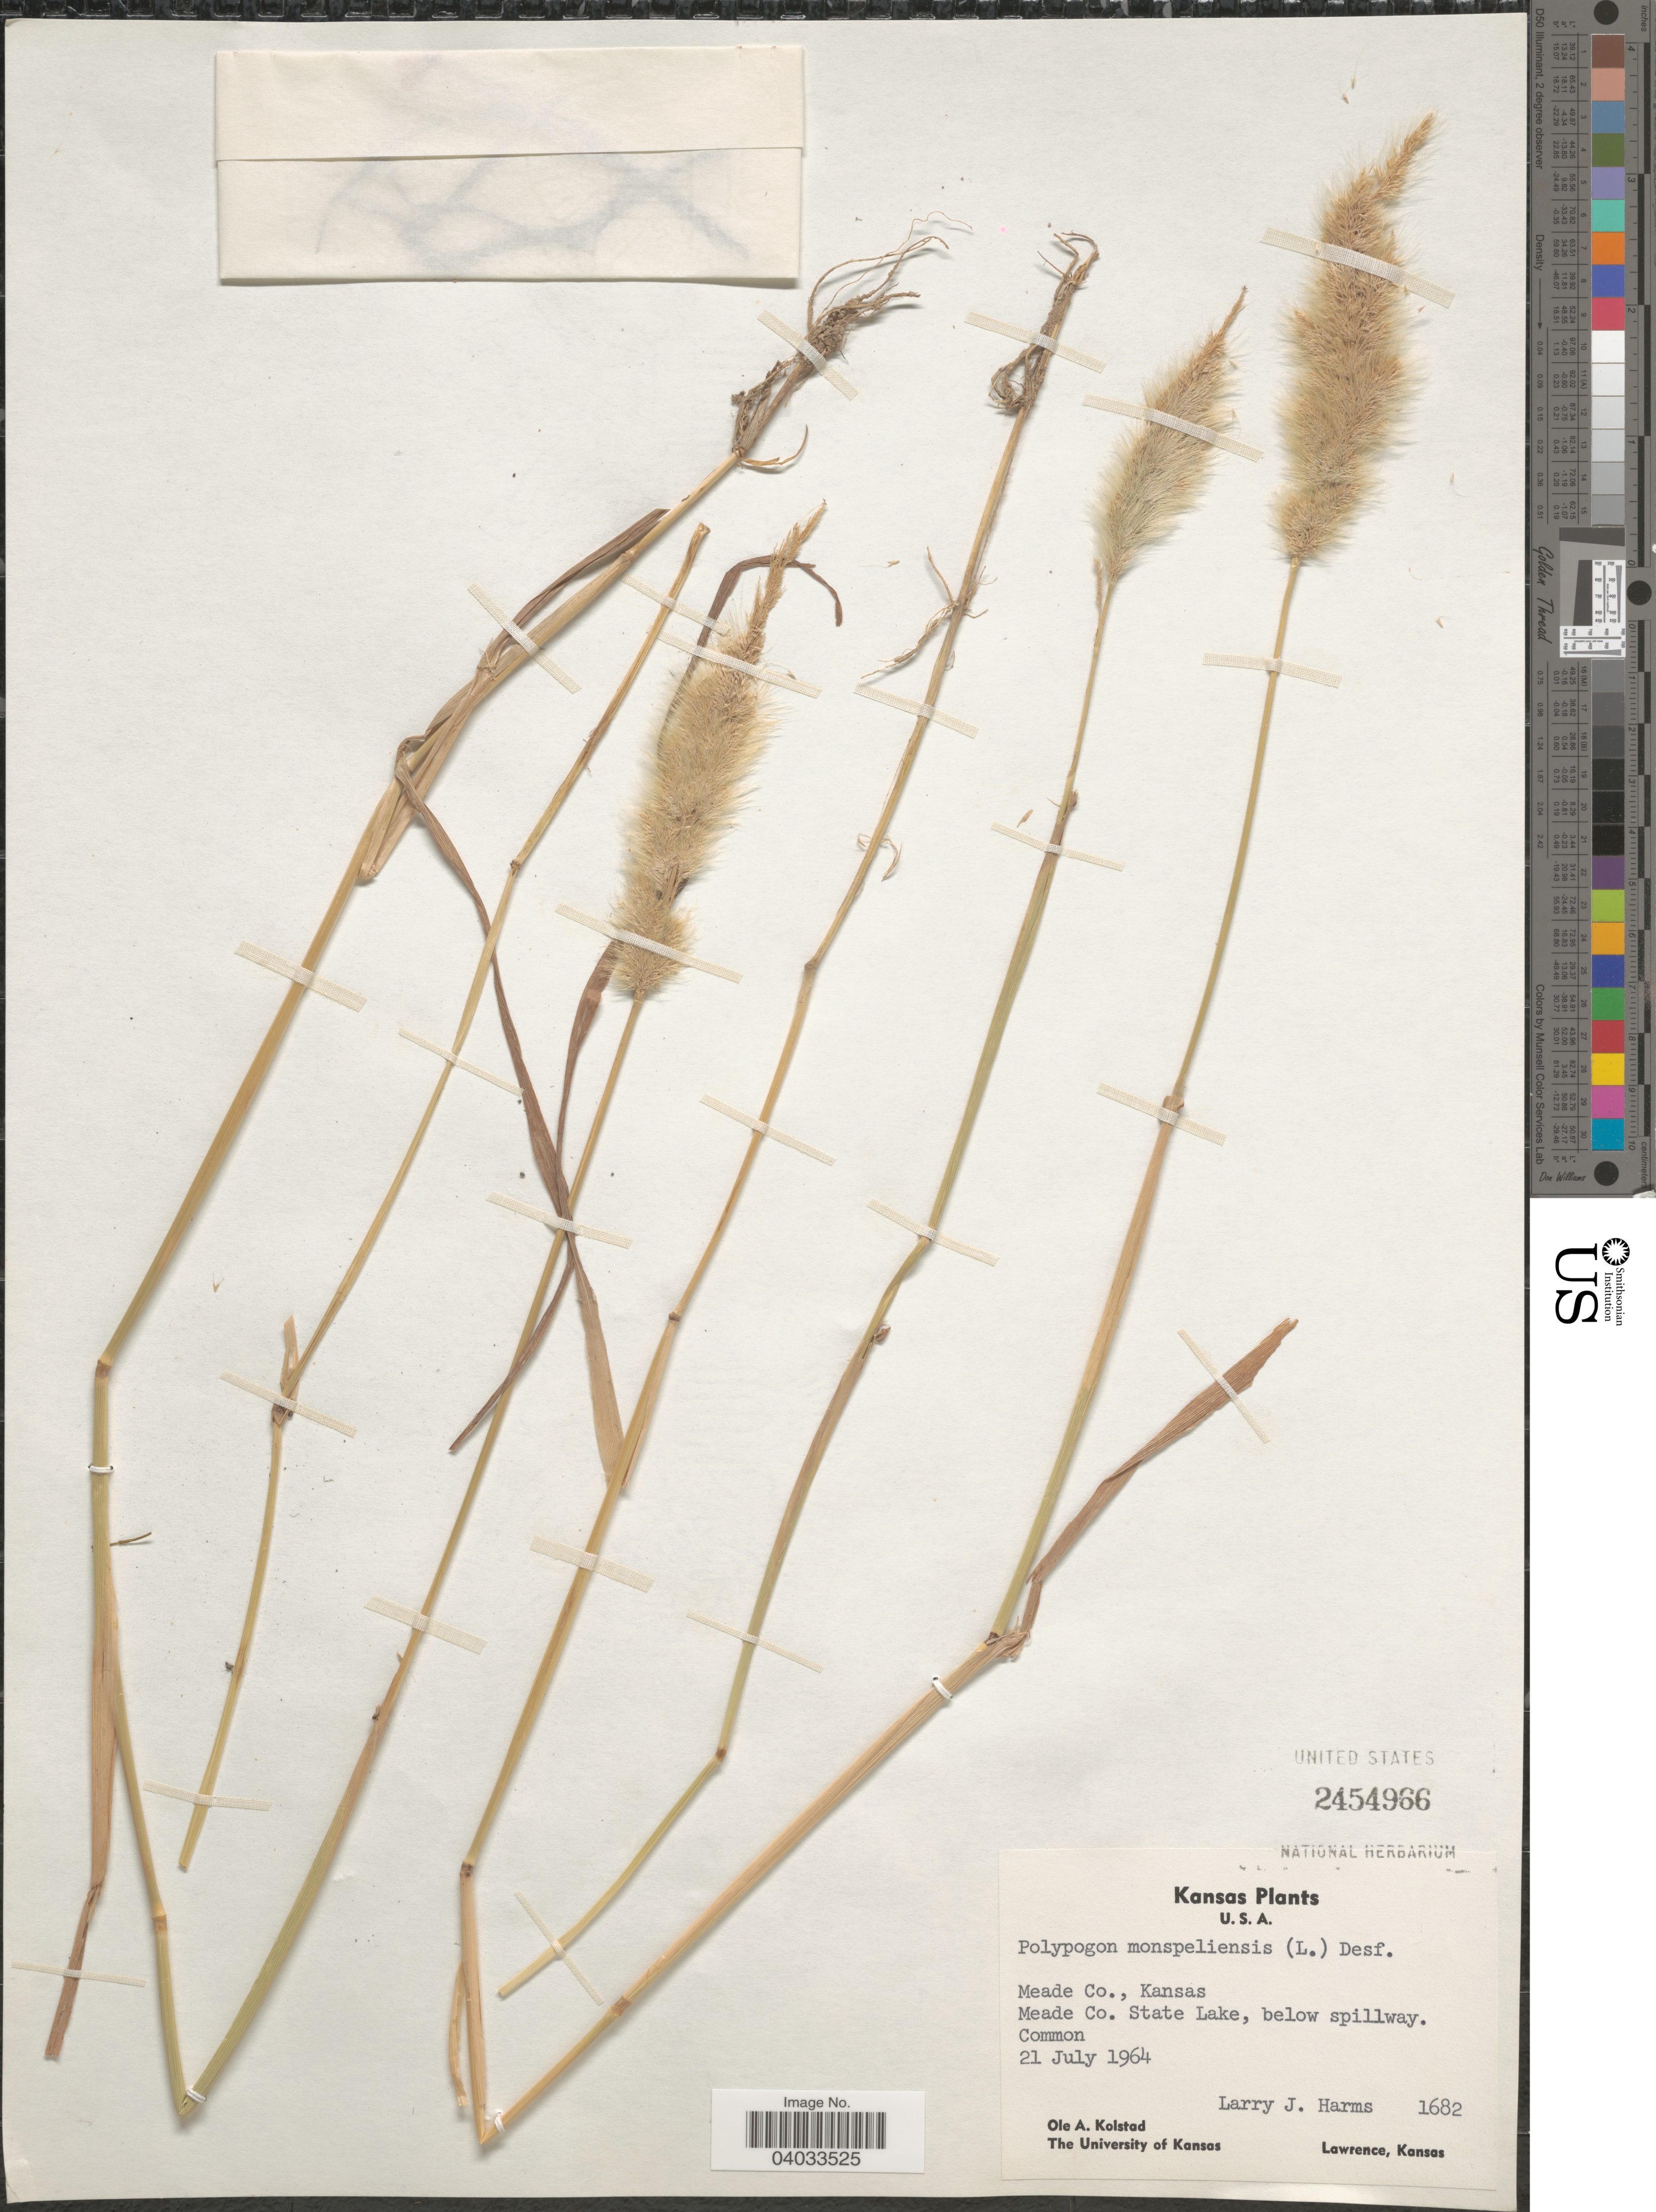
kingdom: Plantae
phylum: Tracheophyta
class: Liliopsida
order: Poales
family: Poaceae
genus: Polypogon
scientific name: Polypogon monspeliensis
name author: (L.) Desf.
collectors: L. Harms & O. Kolstad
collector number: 1682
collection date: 1964-07-21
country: United States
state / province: Kansas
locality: Meade Co. Meade Co. State Lake, below spillway.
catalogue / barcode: US 2454966